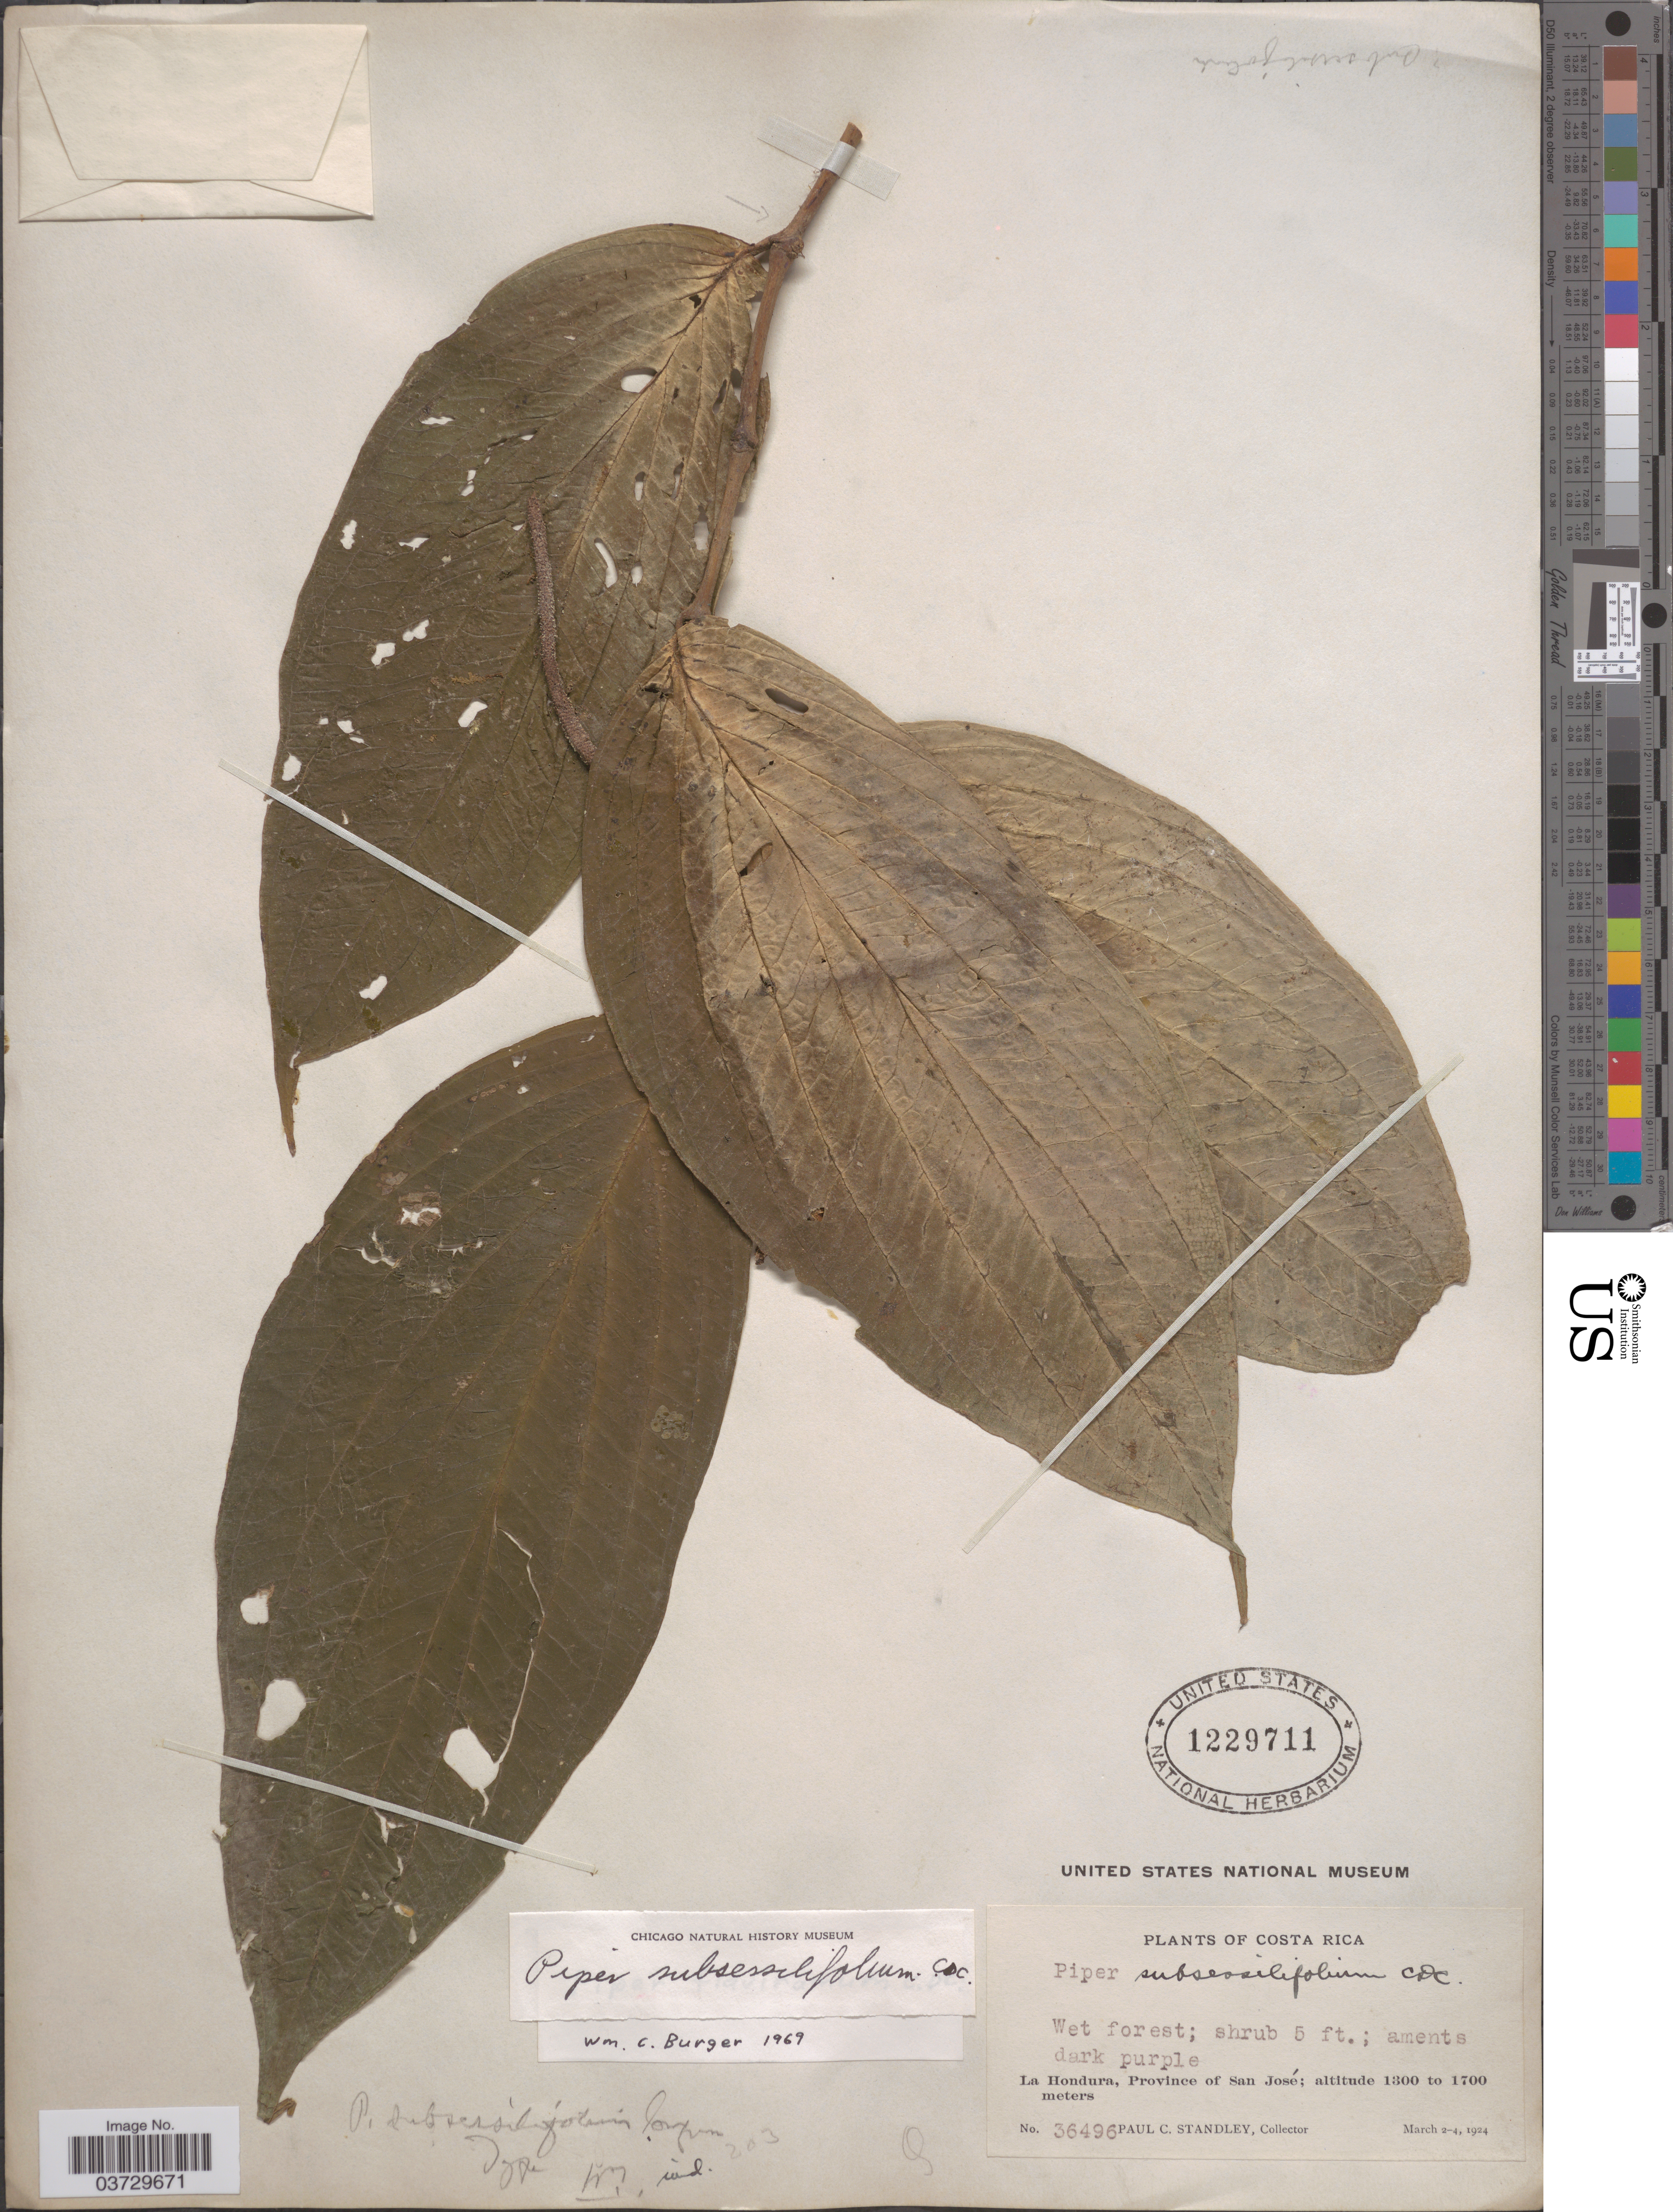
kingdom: Plantae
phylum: Tracheophyta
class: Magnoliopsida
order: Piperales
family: Piperaceae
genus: Piper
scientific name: Piper subsessilifolium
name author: C. DC.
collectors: P. C. Standley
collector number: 36496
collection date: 1924-03-02/1924-03-04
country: Costa Rica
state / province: San José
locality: La Hondura.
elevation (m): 1300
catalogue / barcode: US 1229711